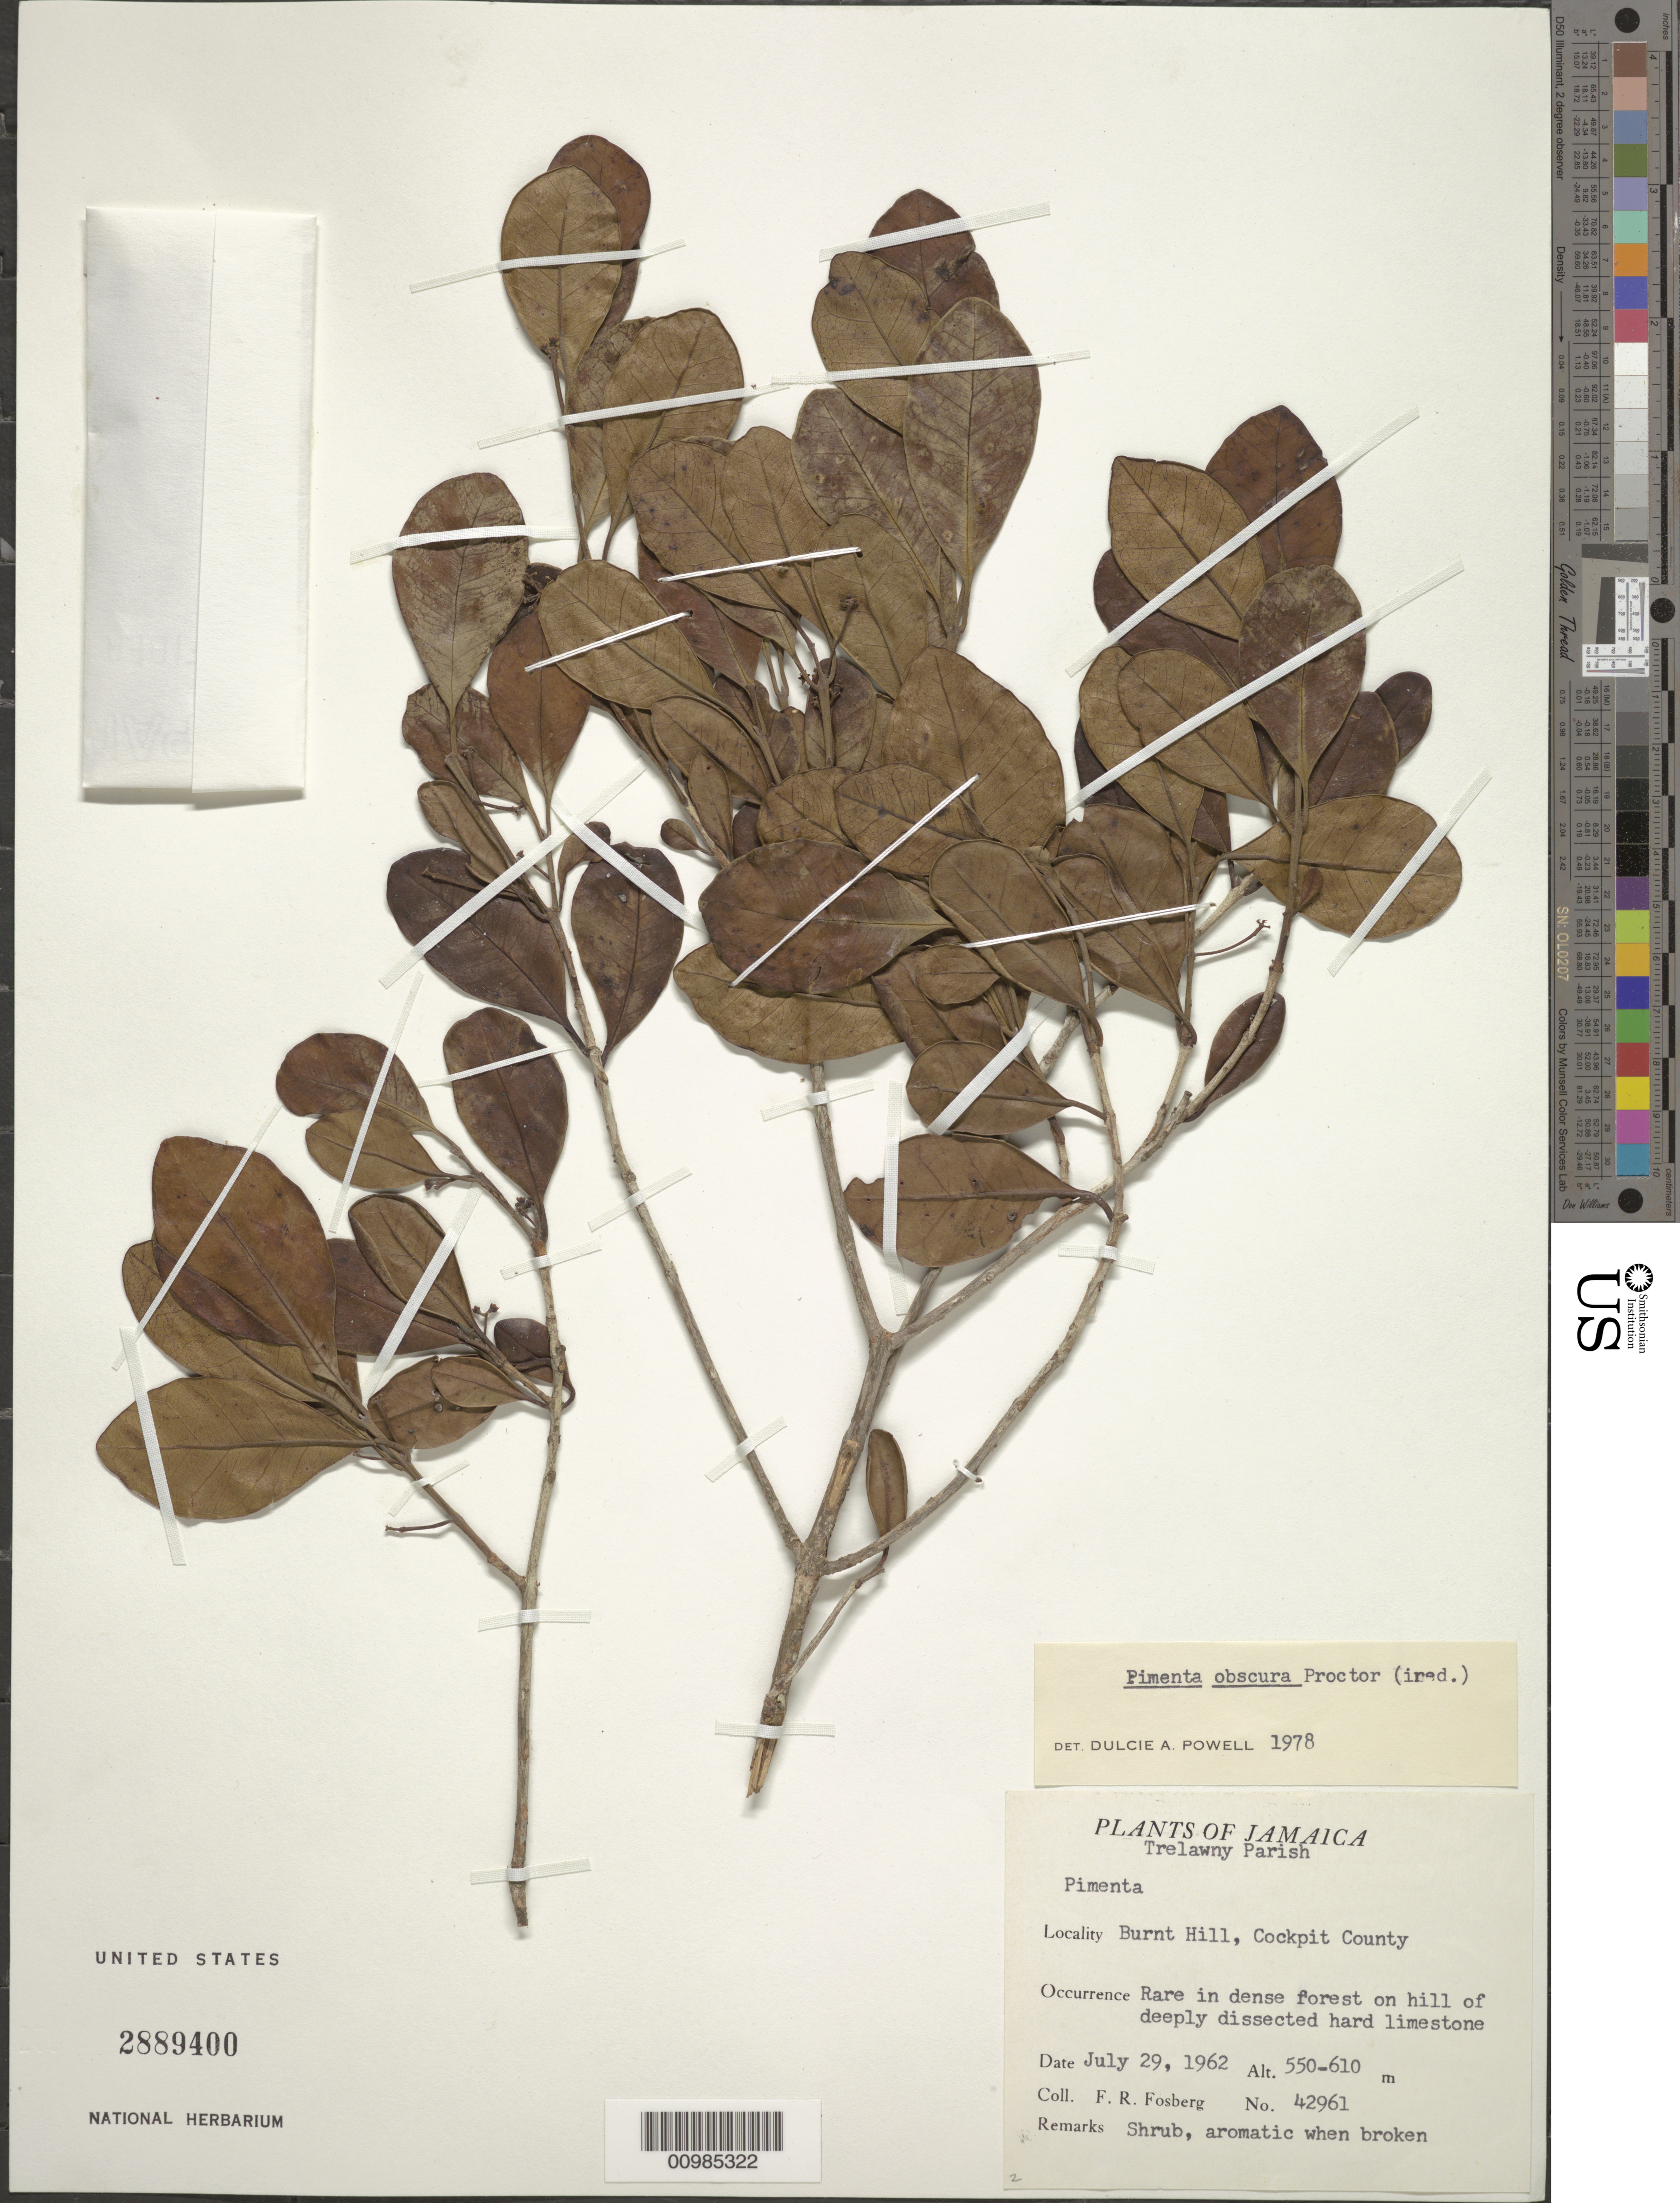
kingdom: Plantae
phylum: Tracheophyta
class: Magnoliopsida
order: Myrtales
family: Myrtaceae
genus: Pimenta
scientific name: Pimenta obscura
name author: Proctor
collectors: F. R. Fosberg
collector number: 42961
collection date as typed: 29 Jul 1962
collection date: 1962-07-29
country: Jamaica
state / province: Trelawny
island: Jamaica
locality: Burnt Hill, Cockpit County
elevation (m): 550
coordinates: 0 N, 0 E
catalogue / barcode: US 2889400